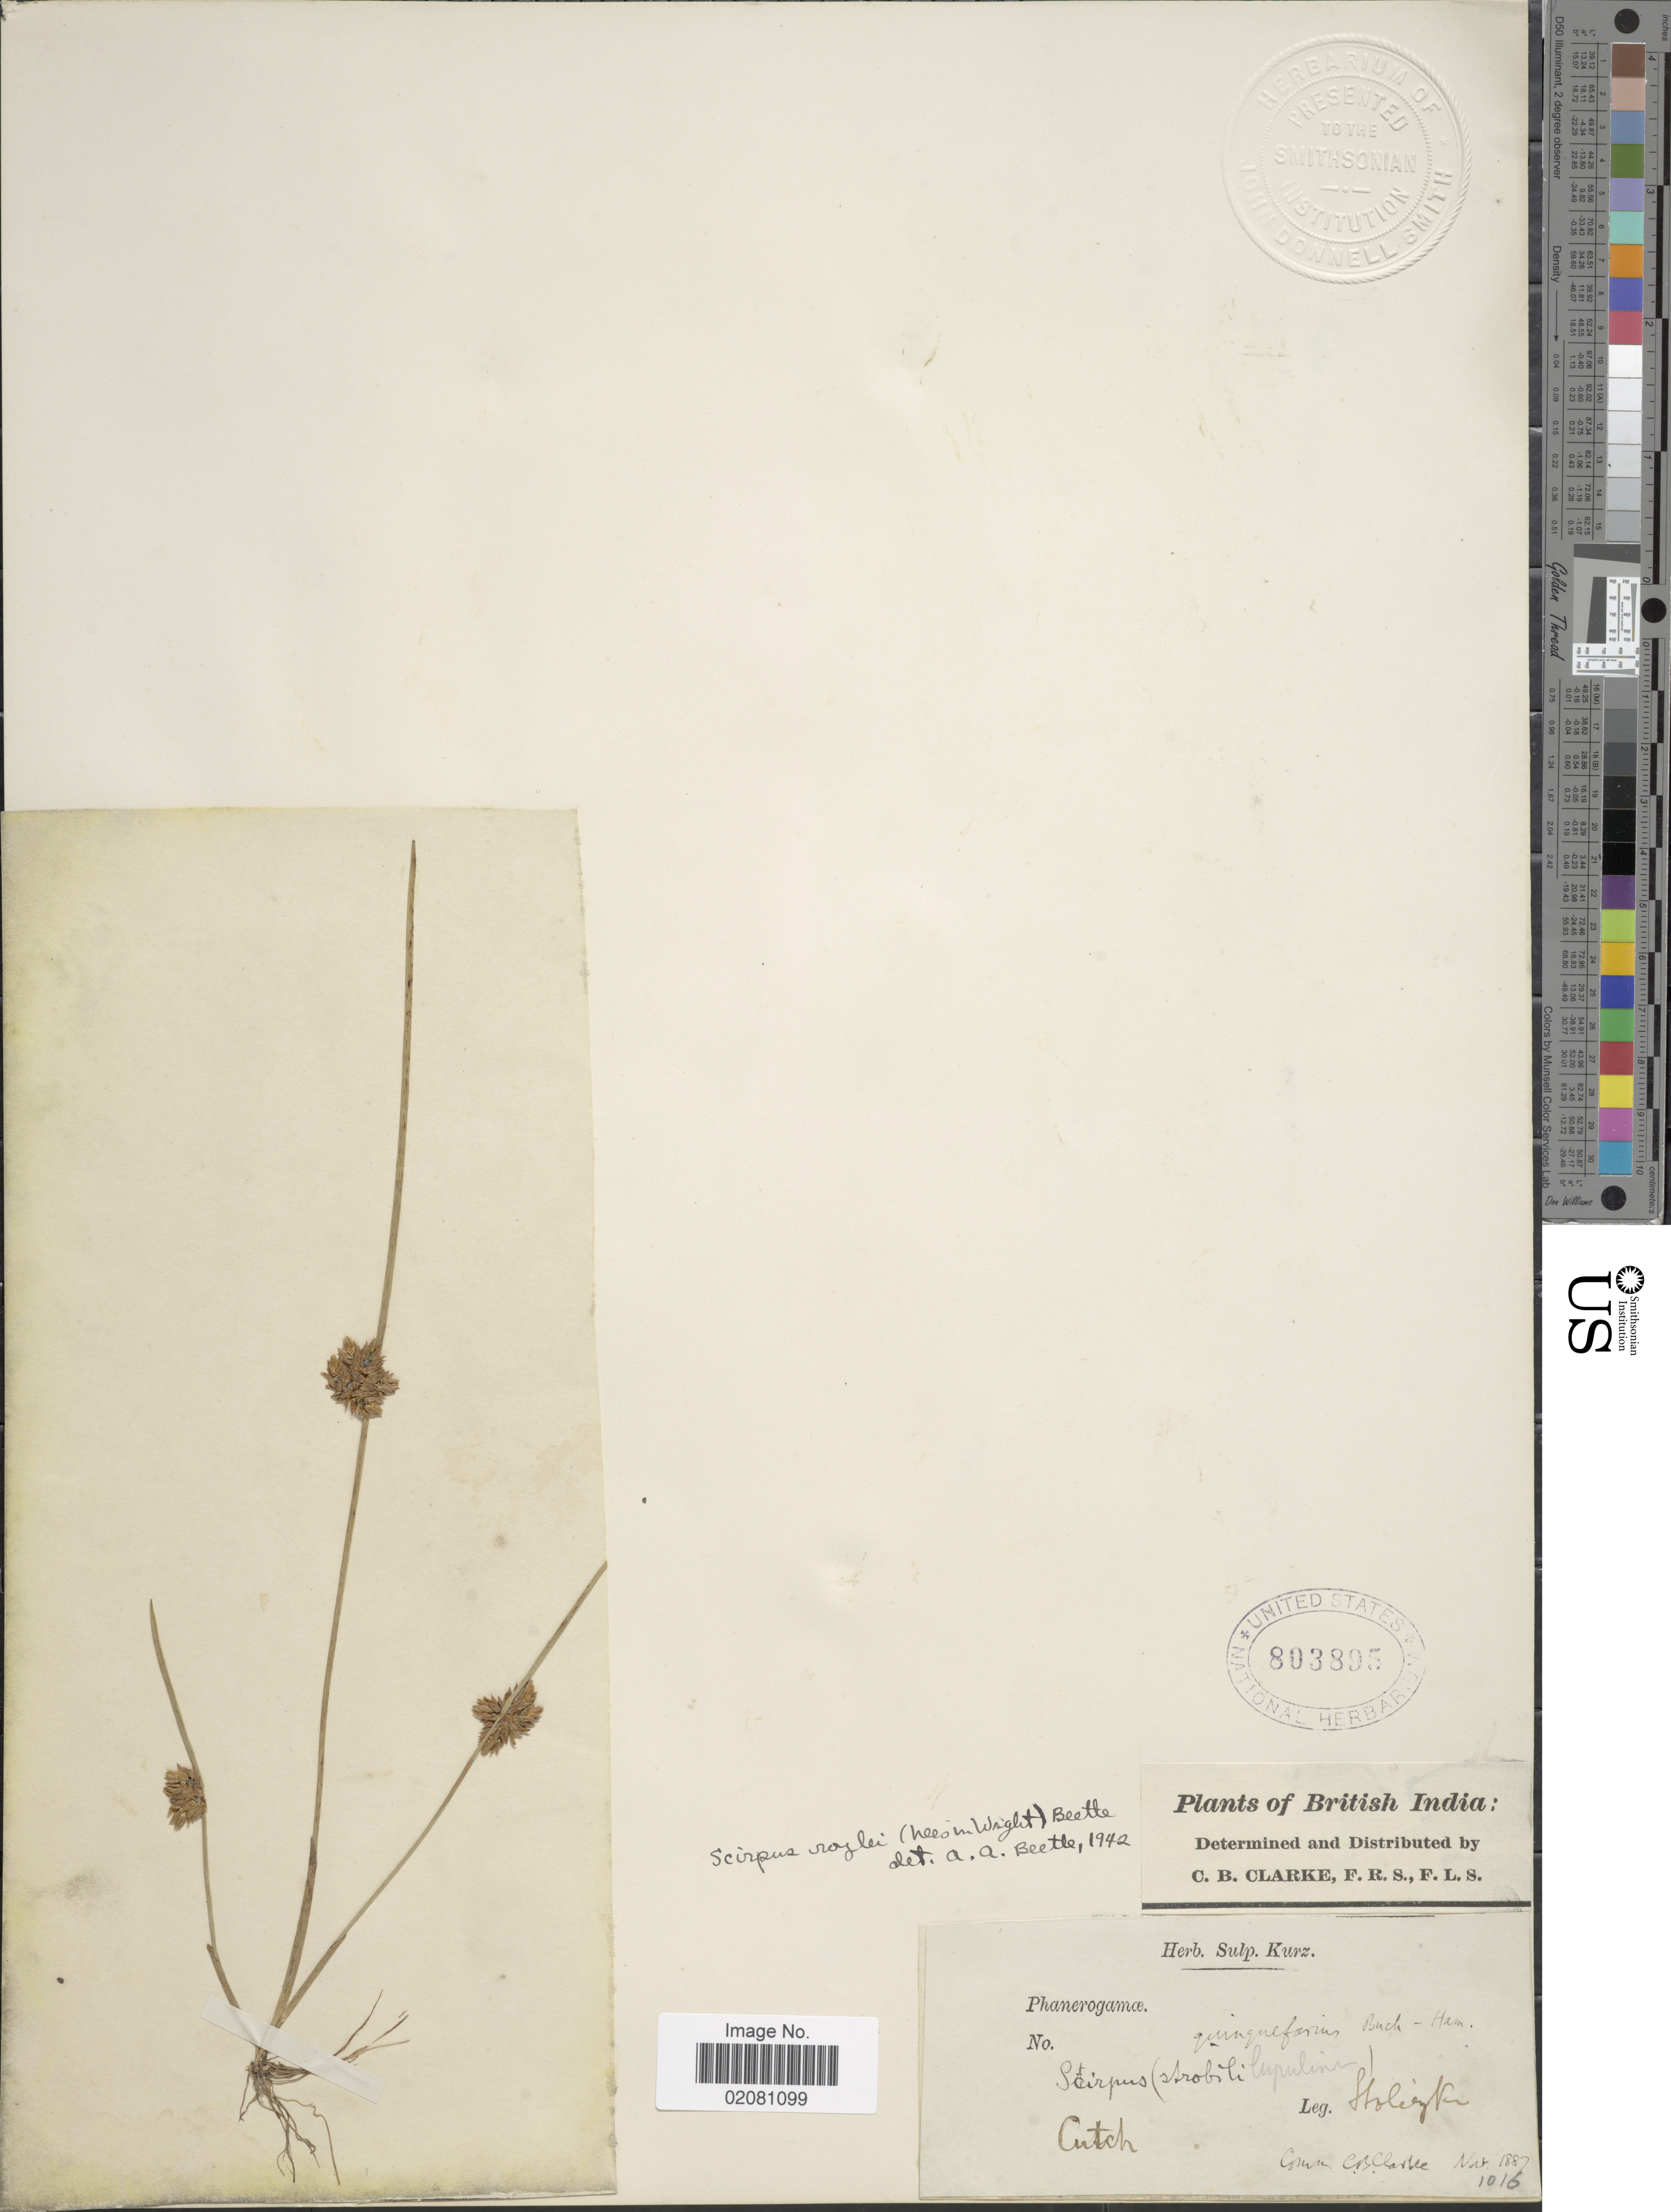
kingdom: Plantae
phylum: Tracheophyta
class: Liliopsida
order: Poales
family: Cyperaceae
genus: Schoenoplectus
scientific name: Schoenoplectus roylei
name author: (Nees) Ovcz. & Czukav.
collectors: -. Stoliczka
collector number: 1016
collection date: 1887-11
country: India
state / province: Gujarat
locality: Cutch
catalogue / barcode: US 803895